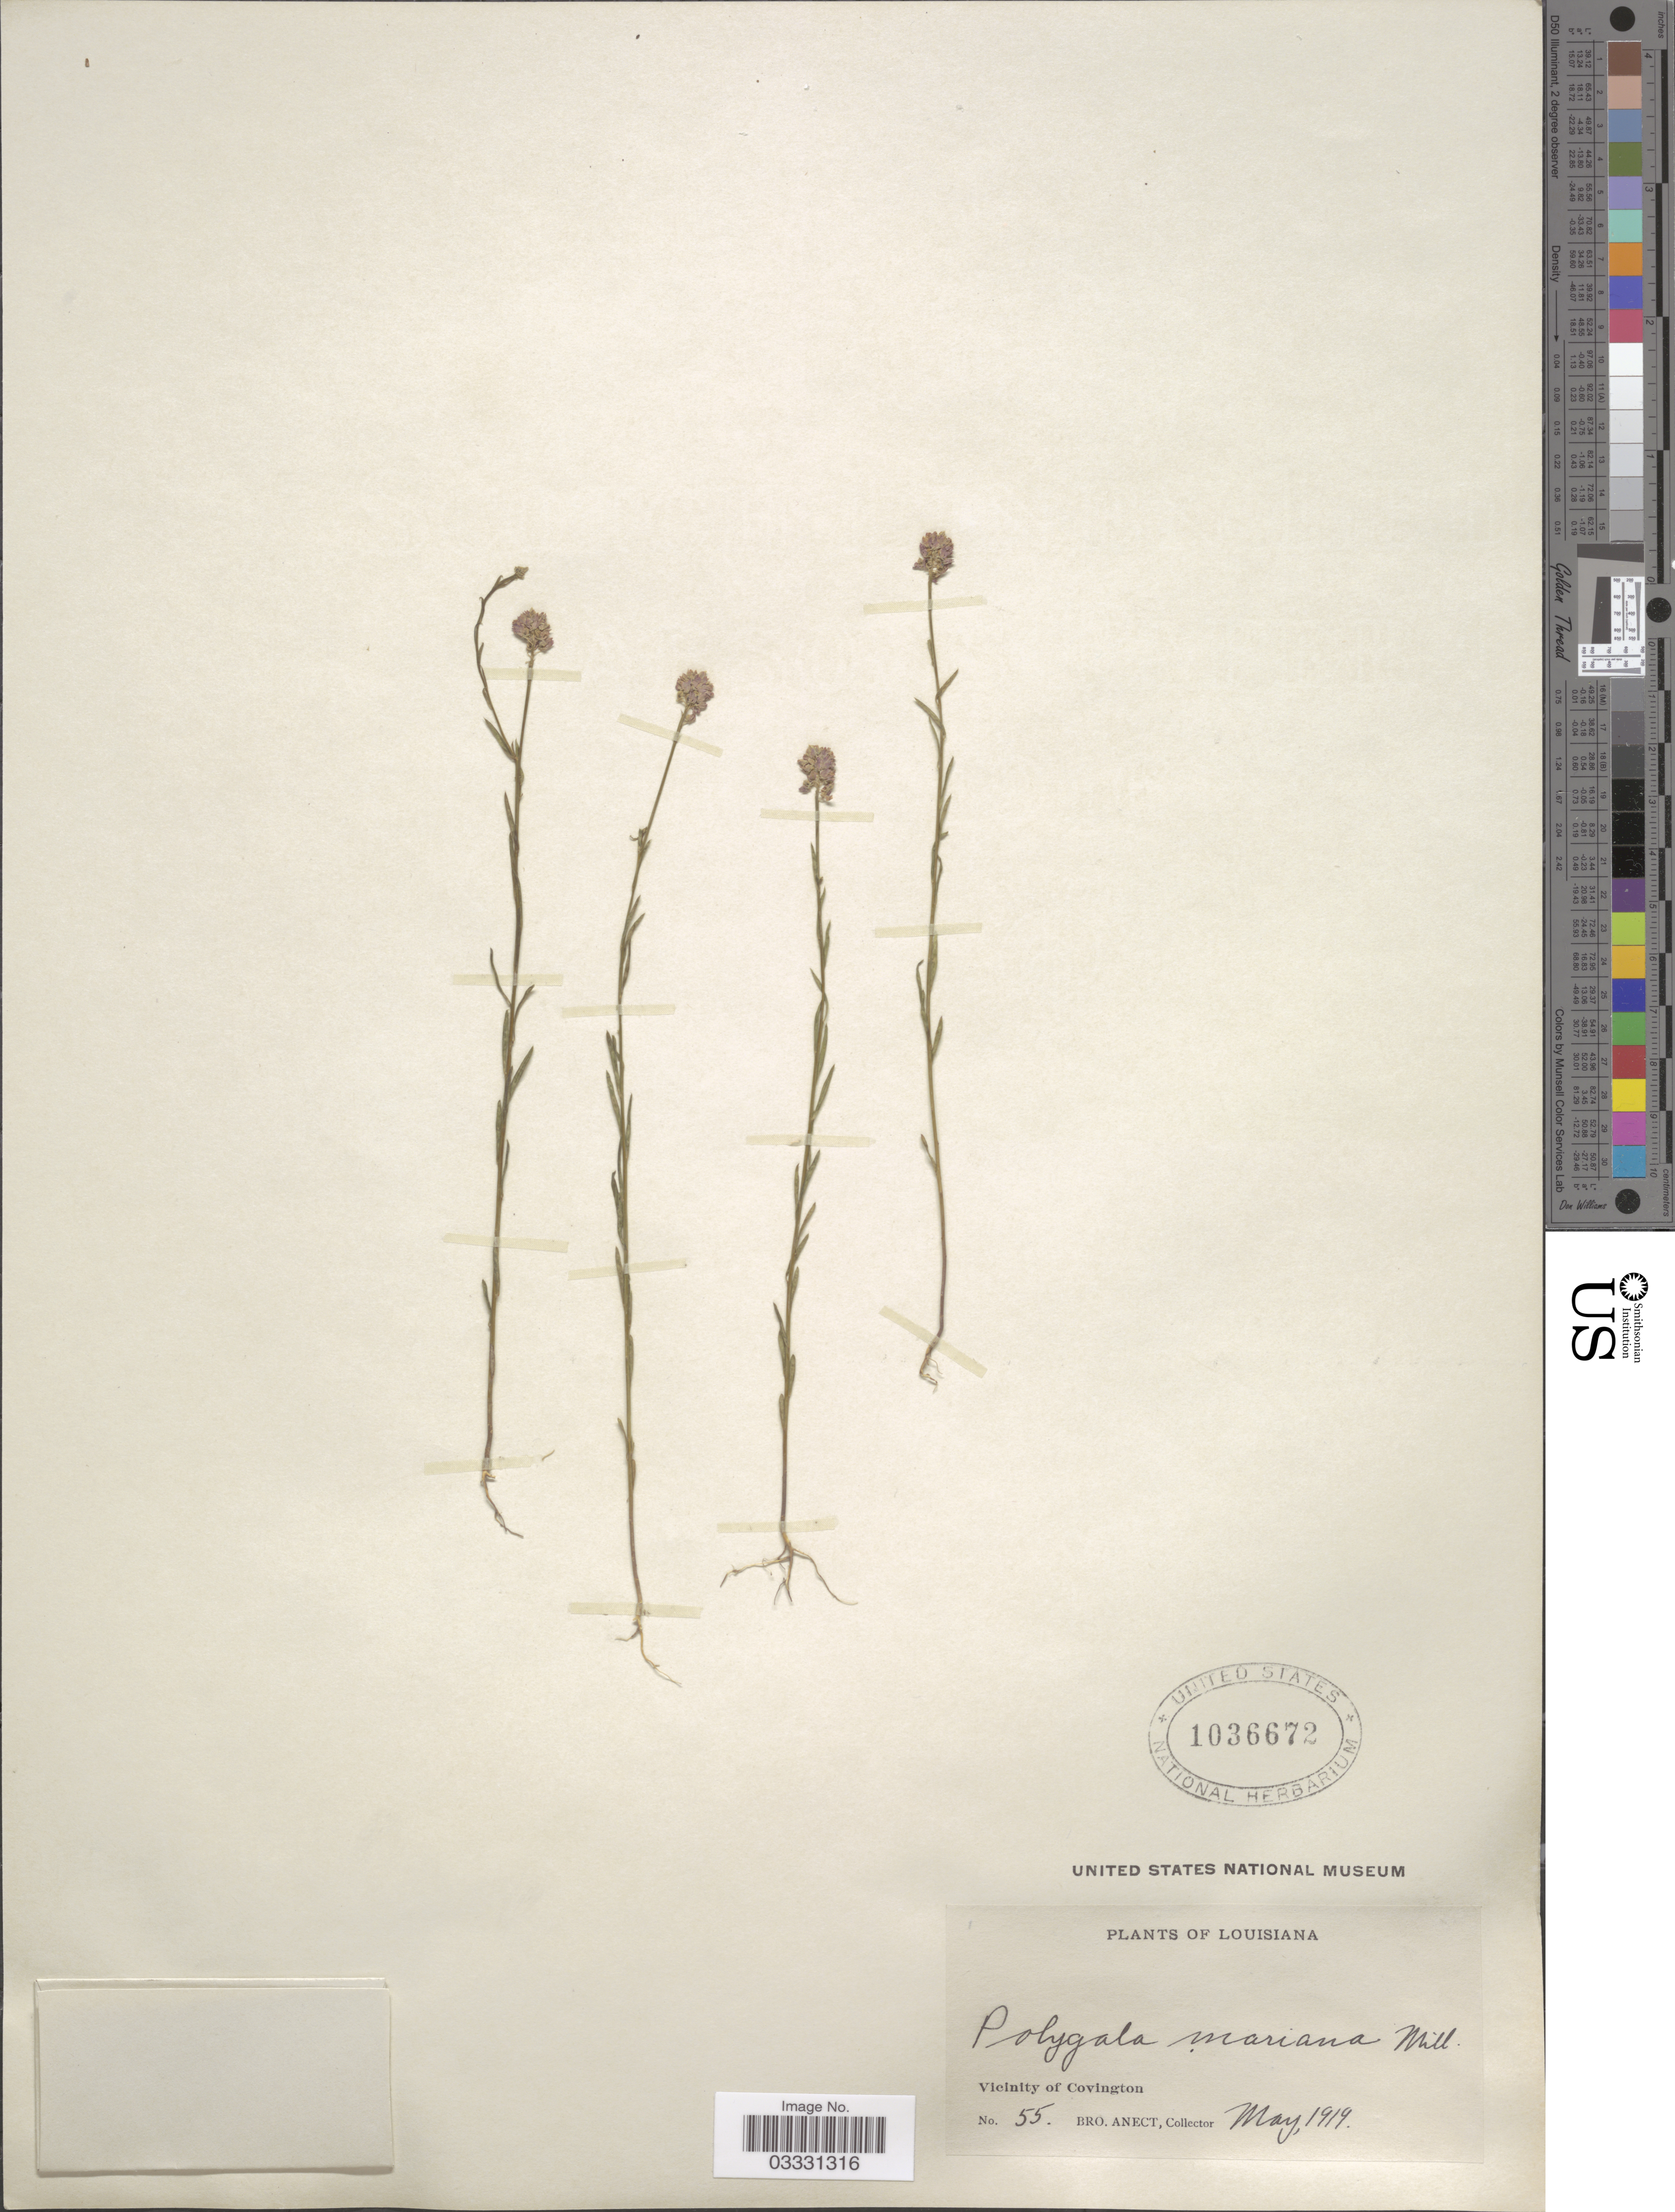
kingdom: Plantae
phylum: Tracheophyta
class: Magnoliopsida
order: Fabales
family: Polygalaceae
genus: Polygala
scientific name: Polygala mariana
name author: Mill.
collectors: B. Anect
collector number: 55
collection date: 1919-05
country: United States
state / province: Louisiana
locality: Vicinity of Covington.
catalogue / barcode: US 1036672